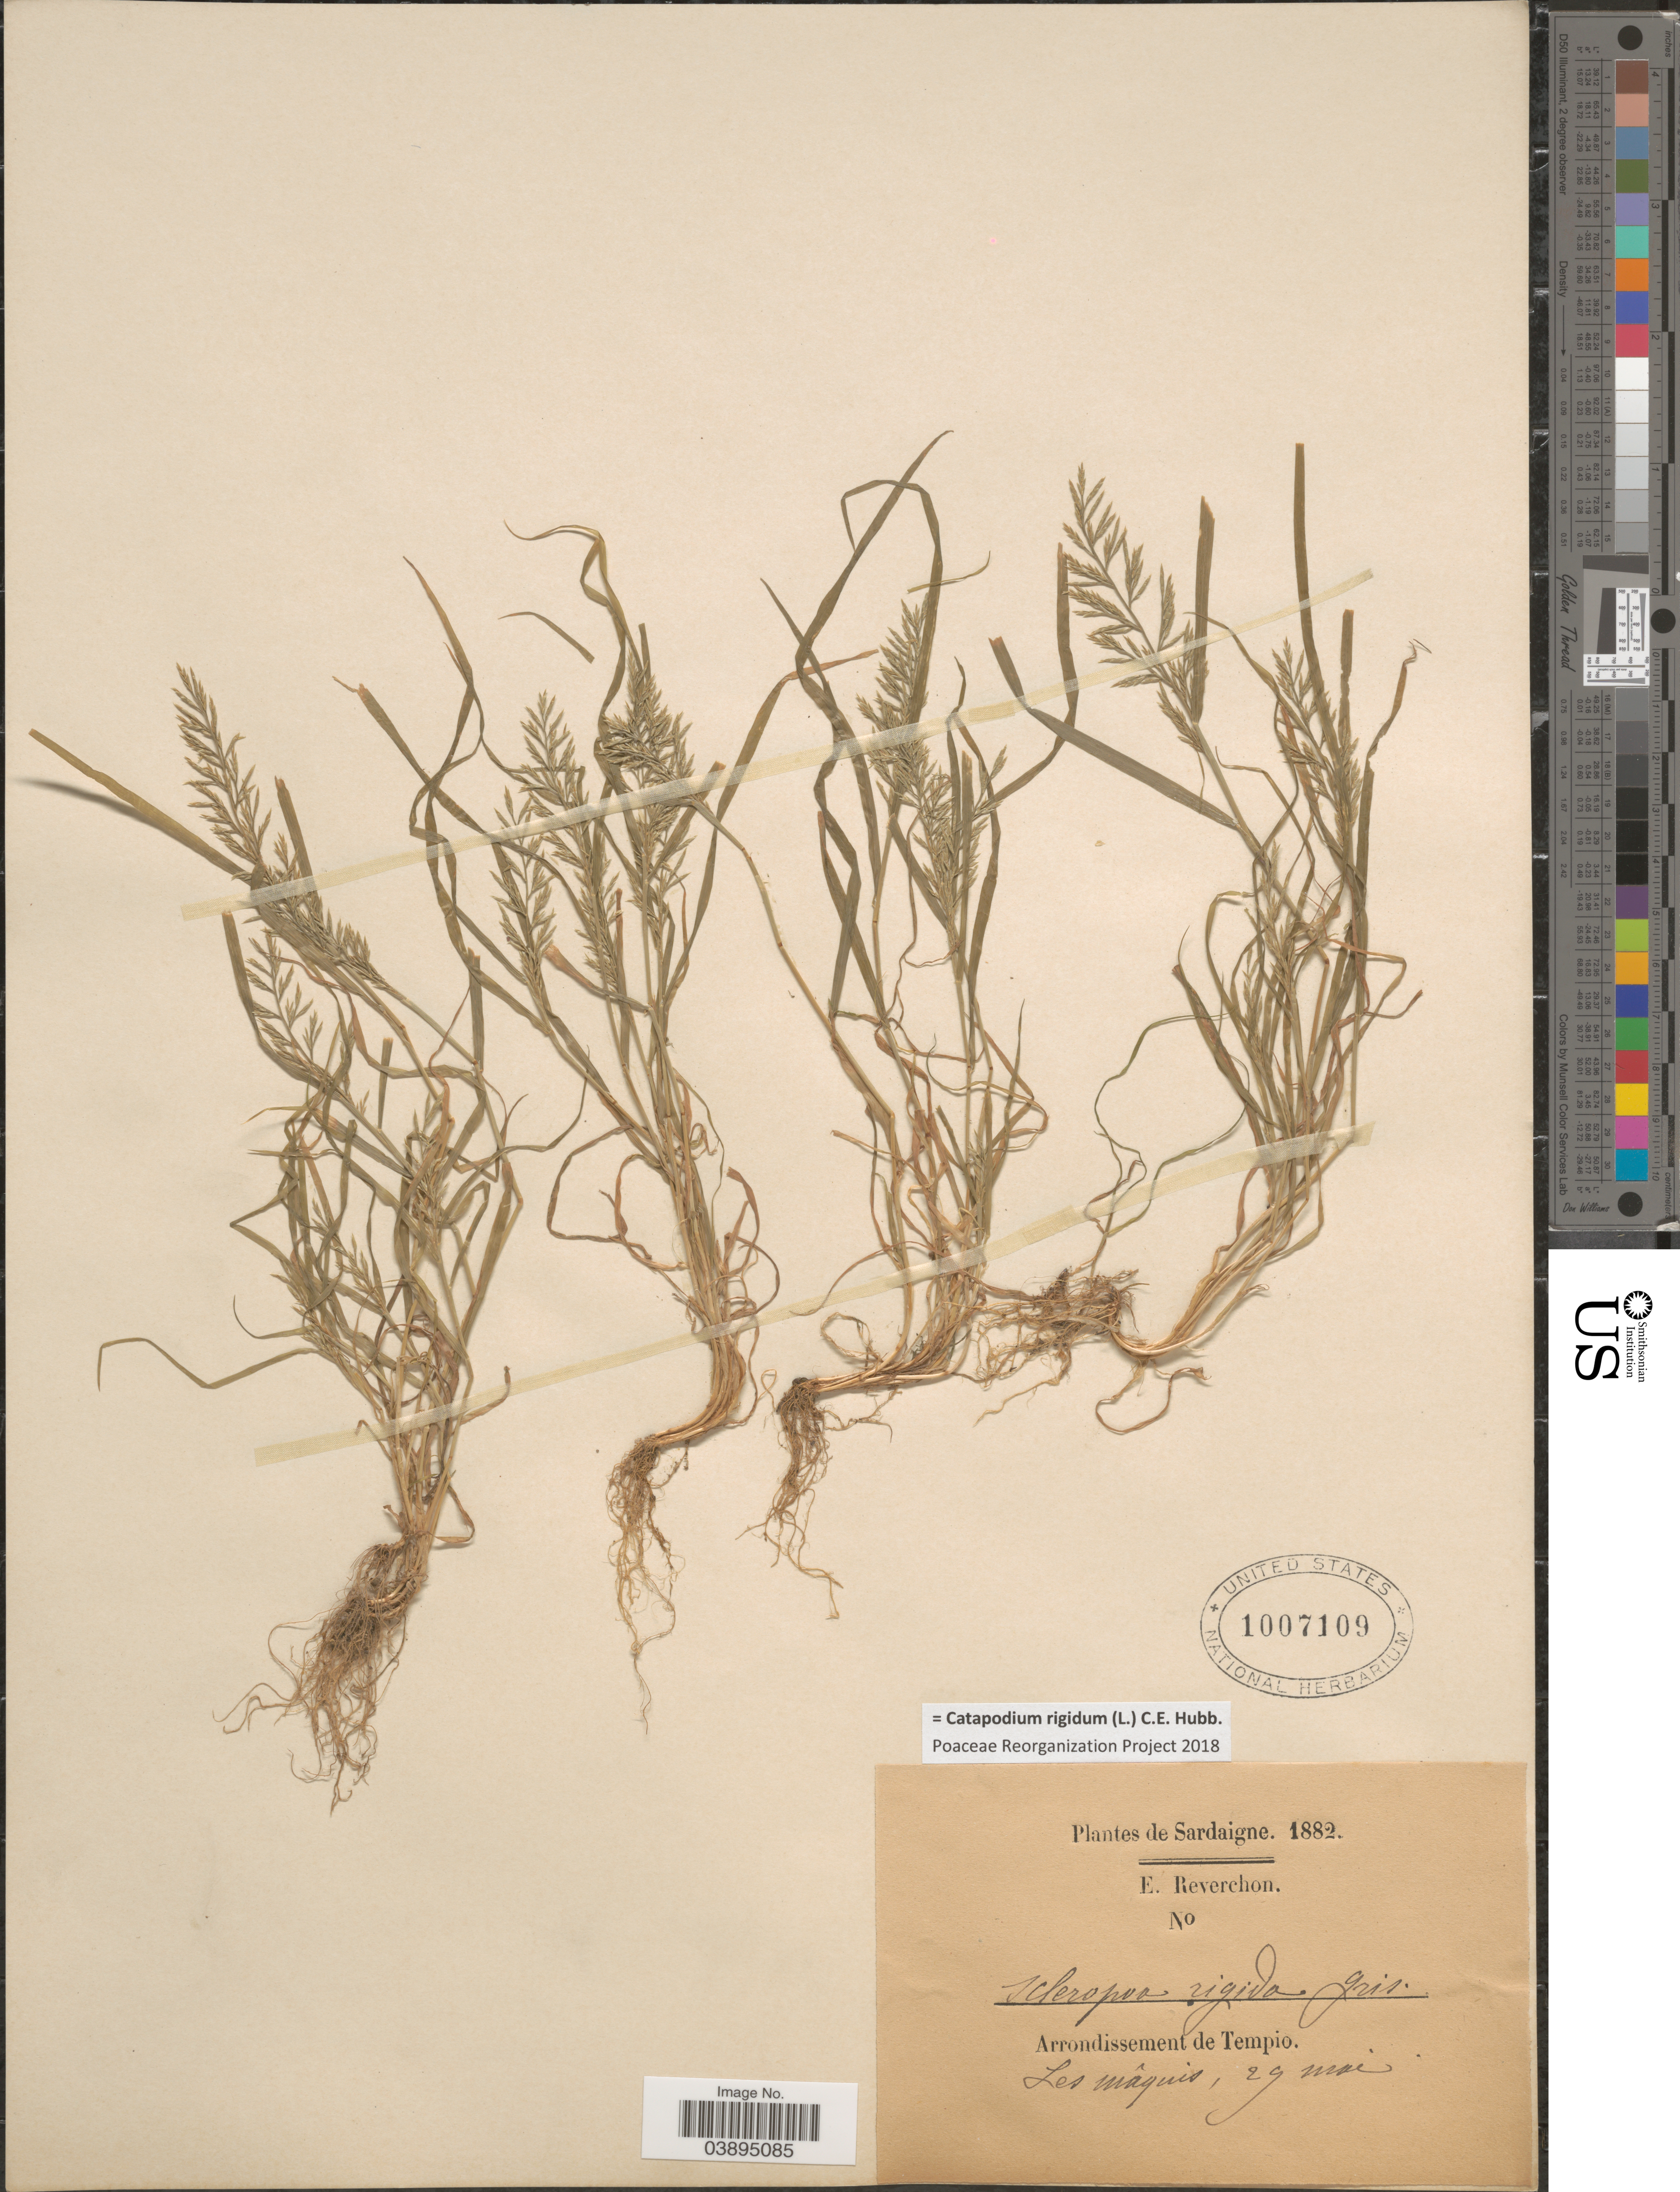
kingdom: Plantae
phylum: Tracheophyta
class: Liliopsida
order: Poales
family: Poaceae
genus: Catapodium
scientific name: Catapodium rigidum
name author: (L.) C.E. Hubb.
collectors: E. Reverchon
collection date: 1882-05-29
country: Italy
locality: Sardaigne. Arrondissement de Tempio. Les Mâquis.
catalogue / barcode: US 1007109